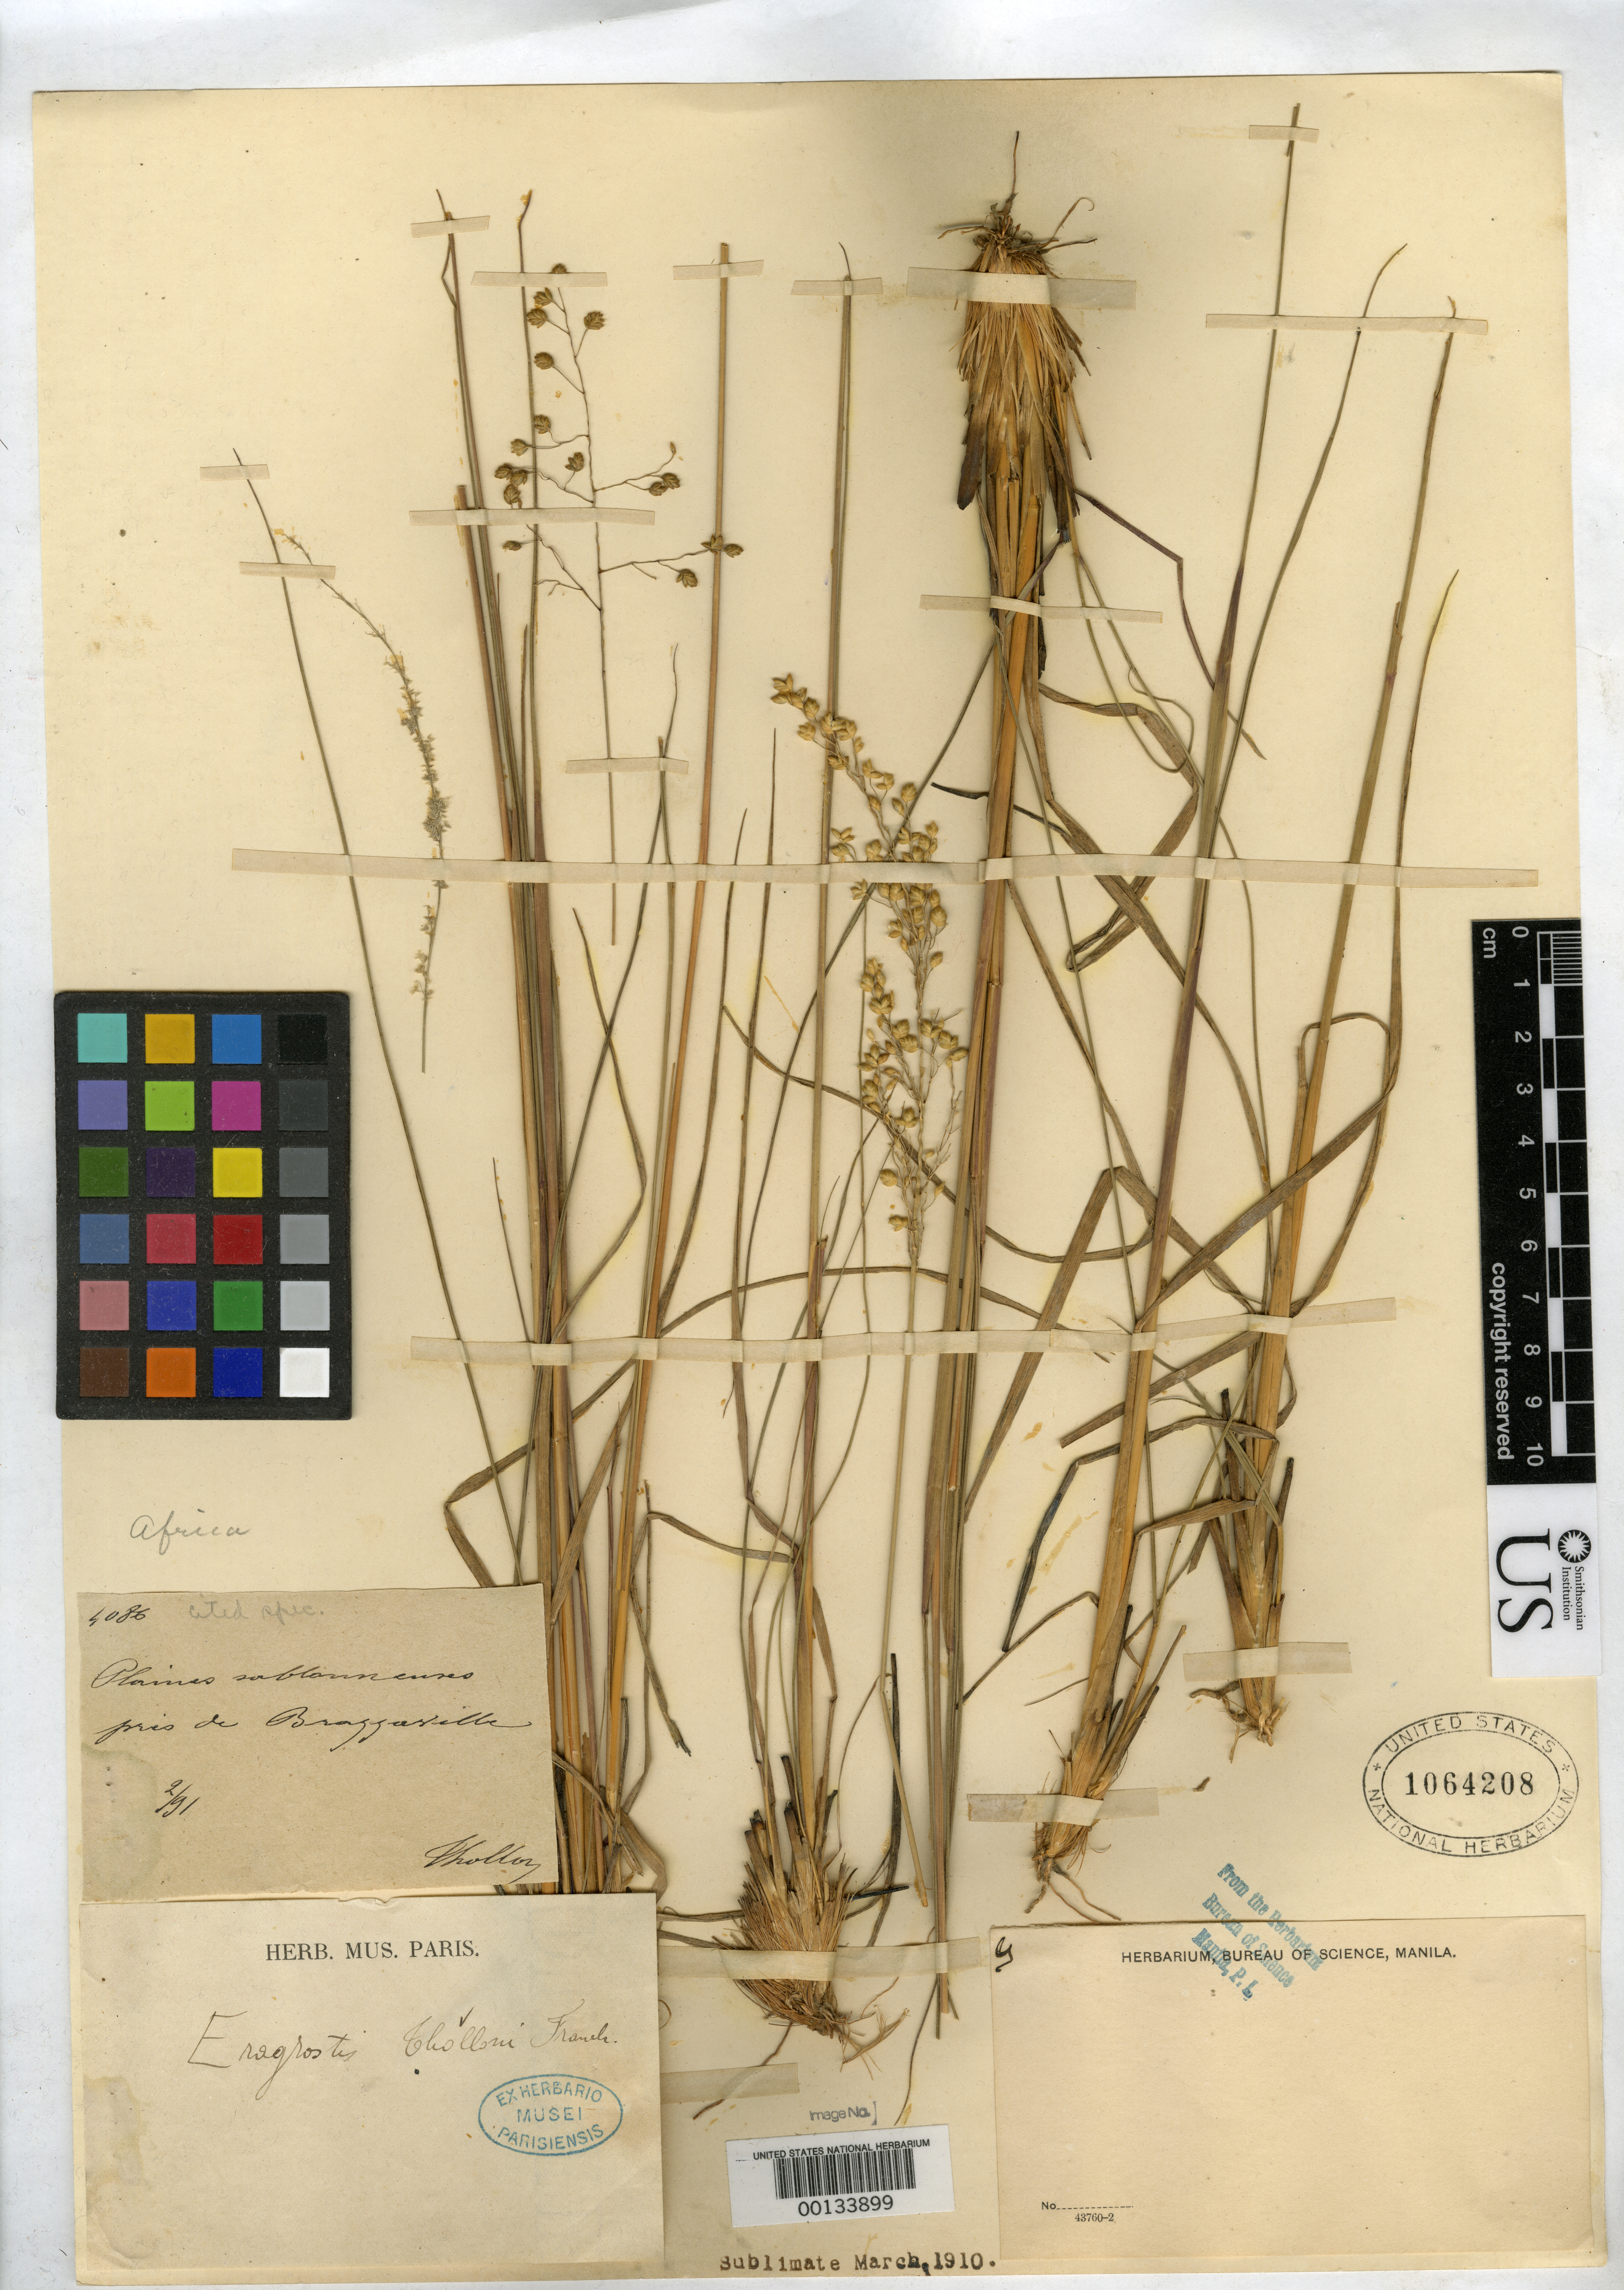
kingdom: Plantae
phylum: Tracheophyta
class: Liliopsida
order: Poales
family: Poaceae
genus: Eragrostis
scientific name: Eragrostis tholloni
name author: Franch.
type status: Syntype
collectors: F.-R. Thollon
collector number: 4086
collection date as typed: Feb 1891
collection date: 1891-02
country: Congo, Republic of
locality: Congo, dans La plaine de Mpila pres de Brazzaville.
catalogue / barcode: US 1064208